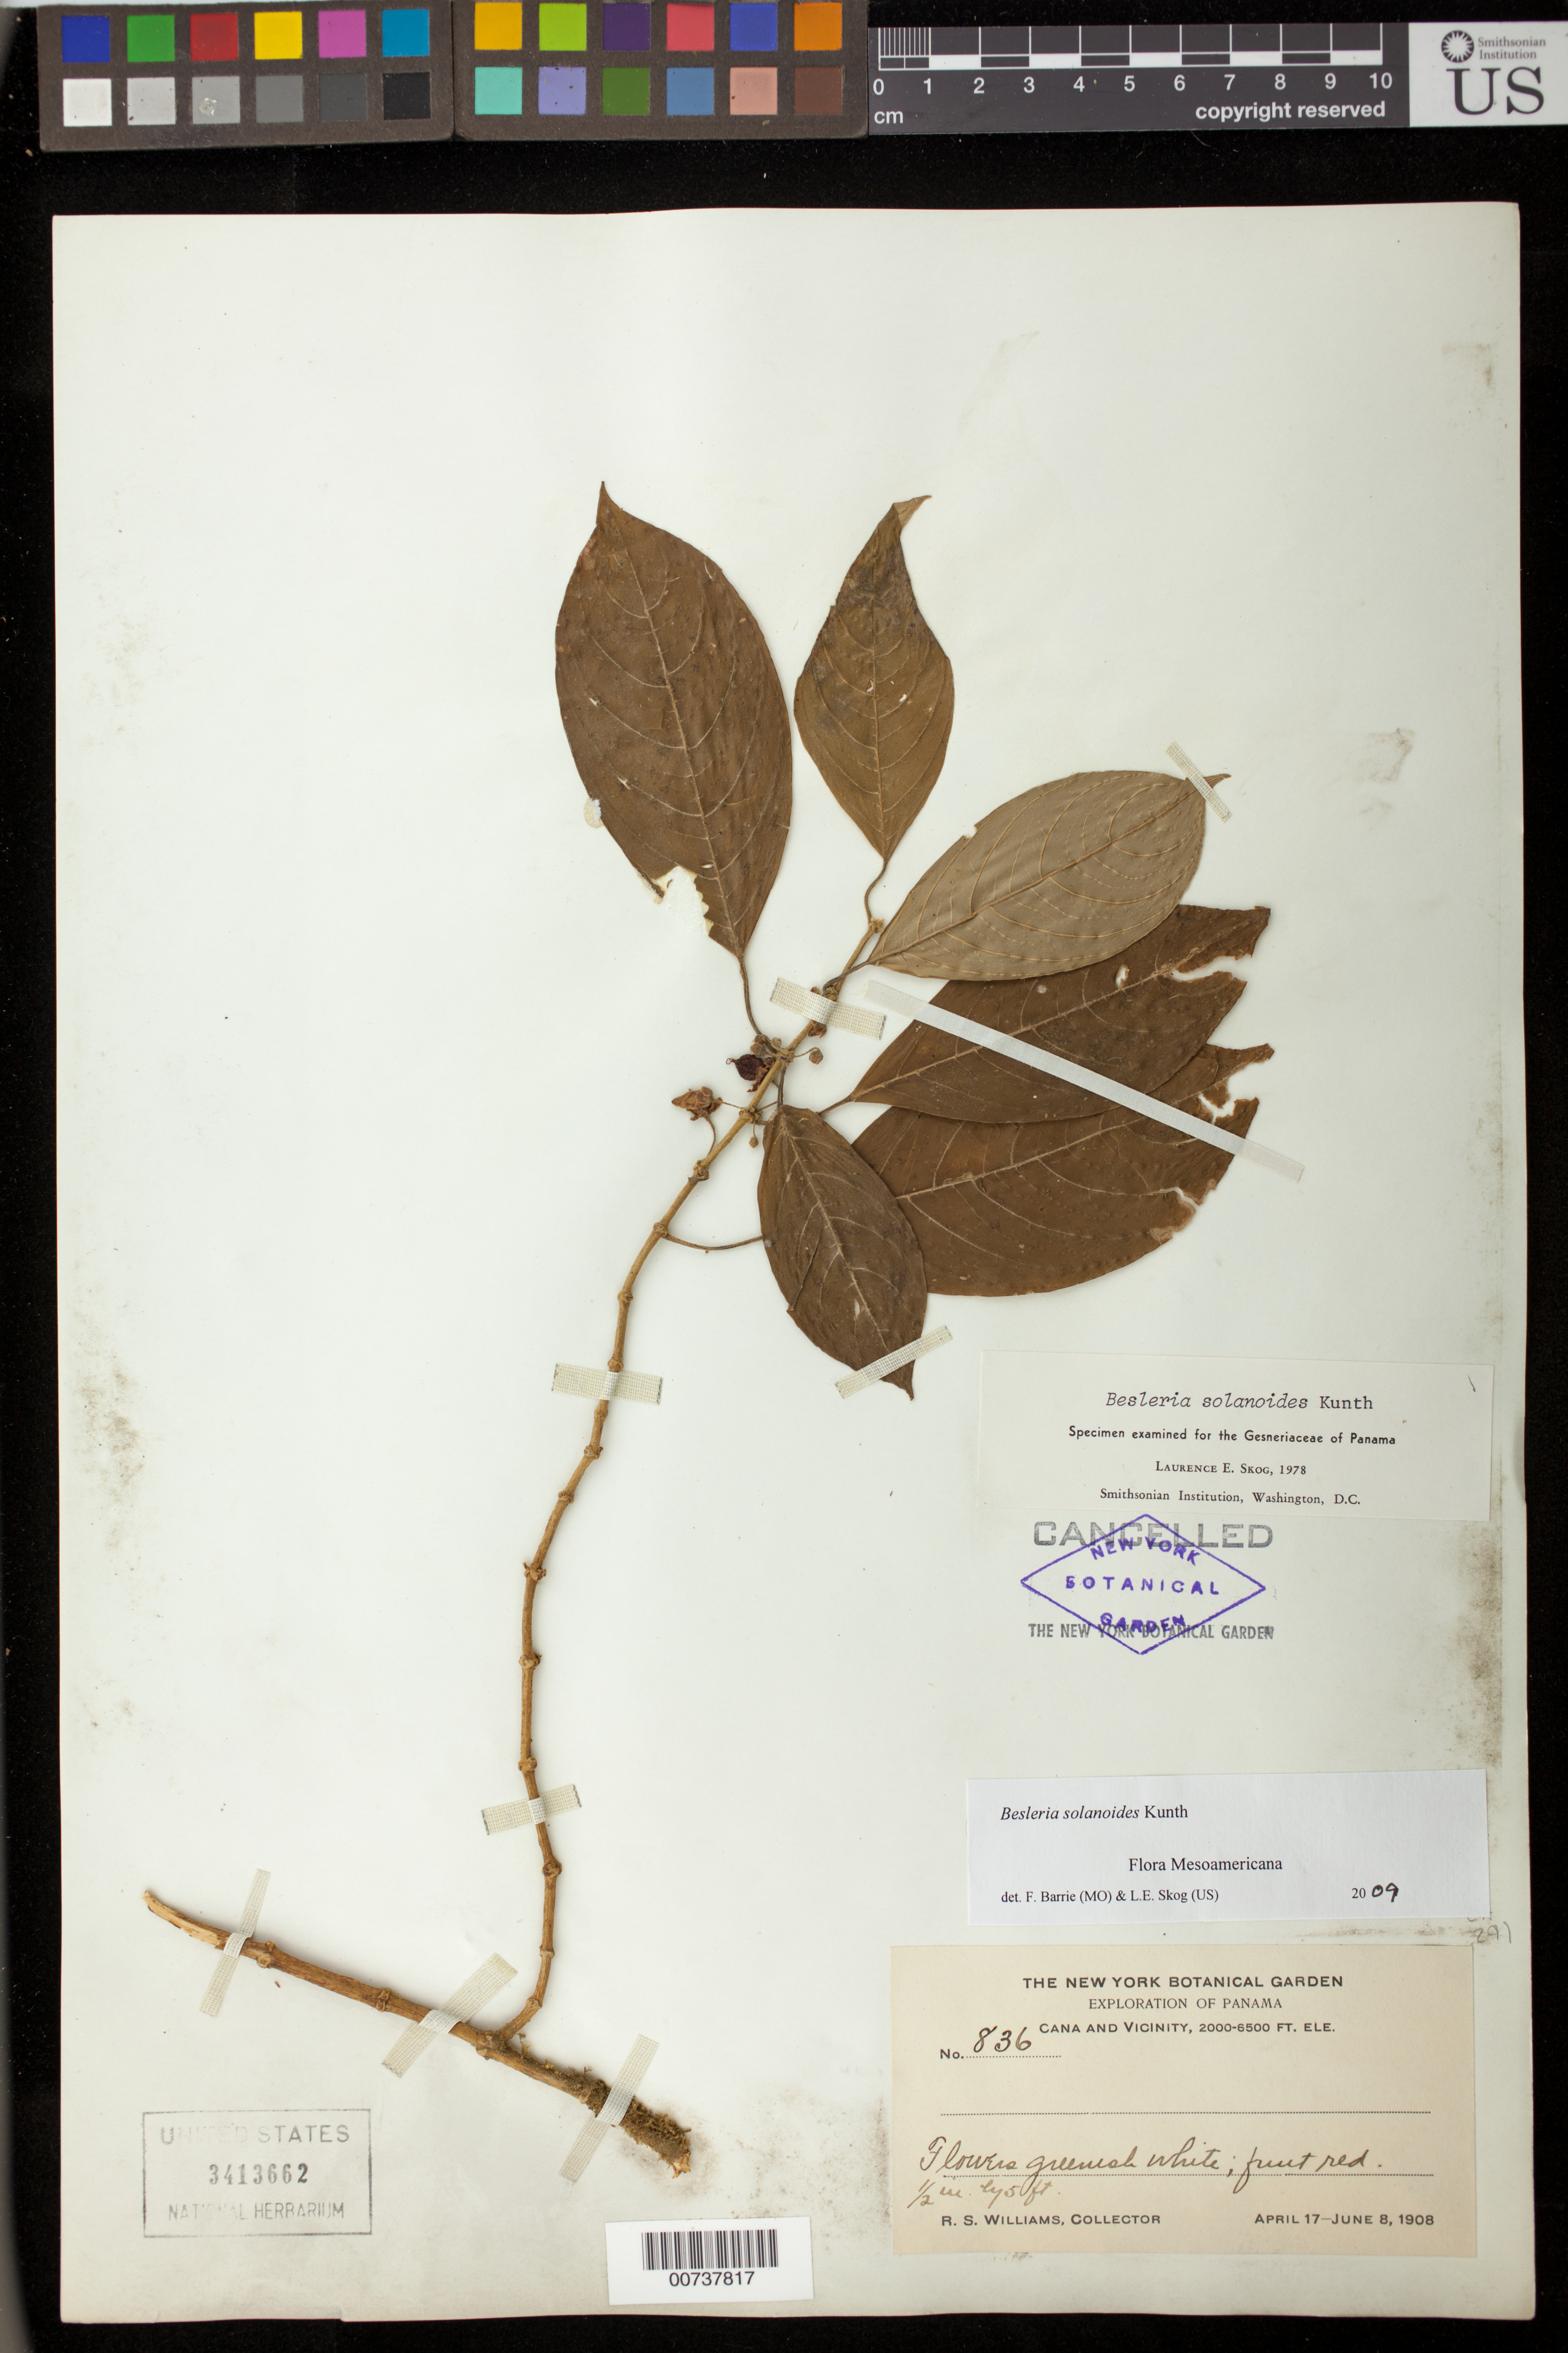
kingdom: Plantae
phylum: Tracheophyta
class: Magnoliopsida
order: Lamiales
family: Gesneriaceae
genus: Besleria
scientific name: Besleria solanoides var. solanoides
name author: Kunth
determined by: Skog, Laurence E.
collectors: R. S. Williams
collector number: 836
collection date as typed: Apr-Jun 1908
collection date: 1908-04/1908-06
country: Panama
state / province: Darién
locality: Cana and vicinity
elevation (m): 610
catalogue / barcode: US 3413662